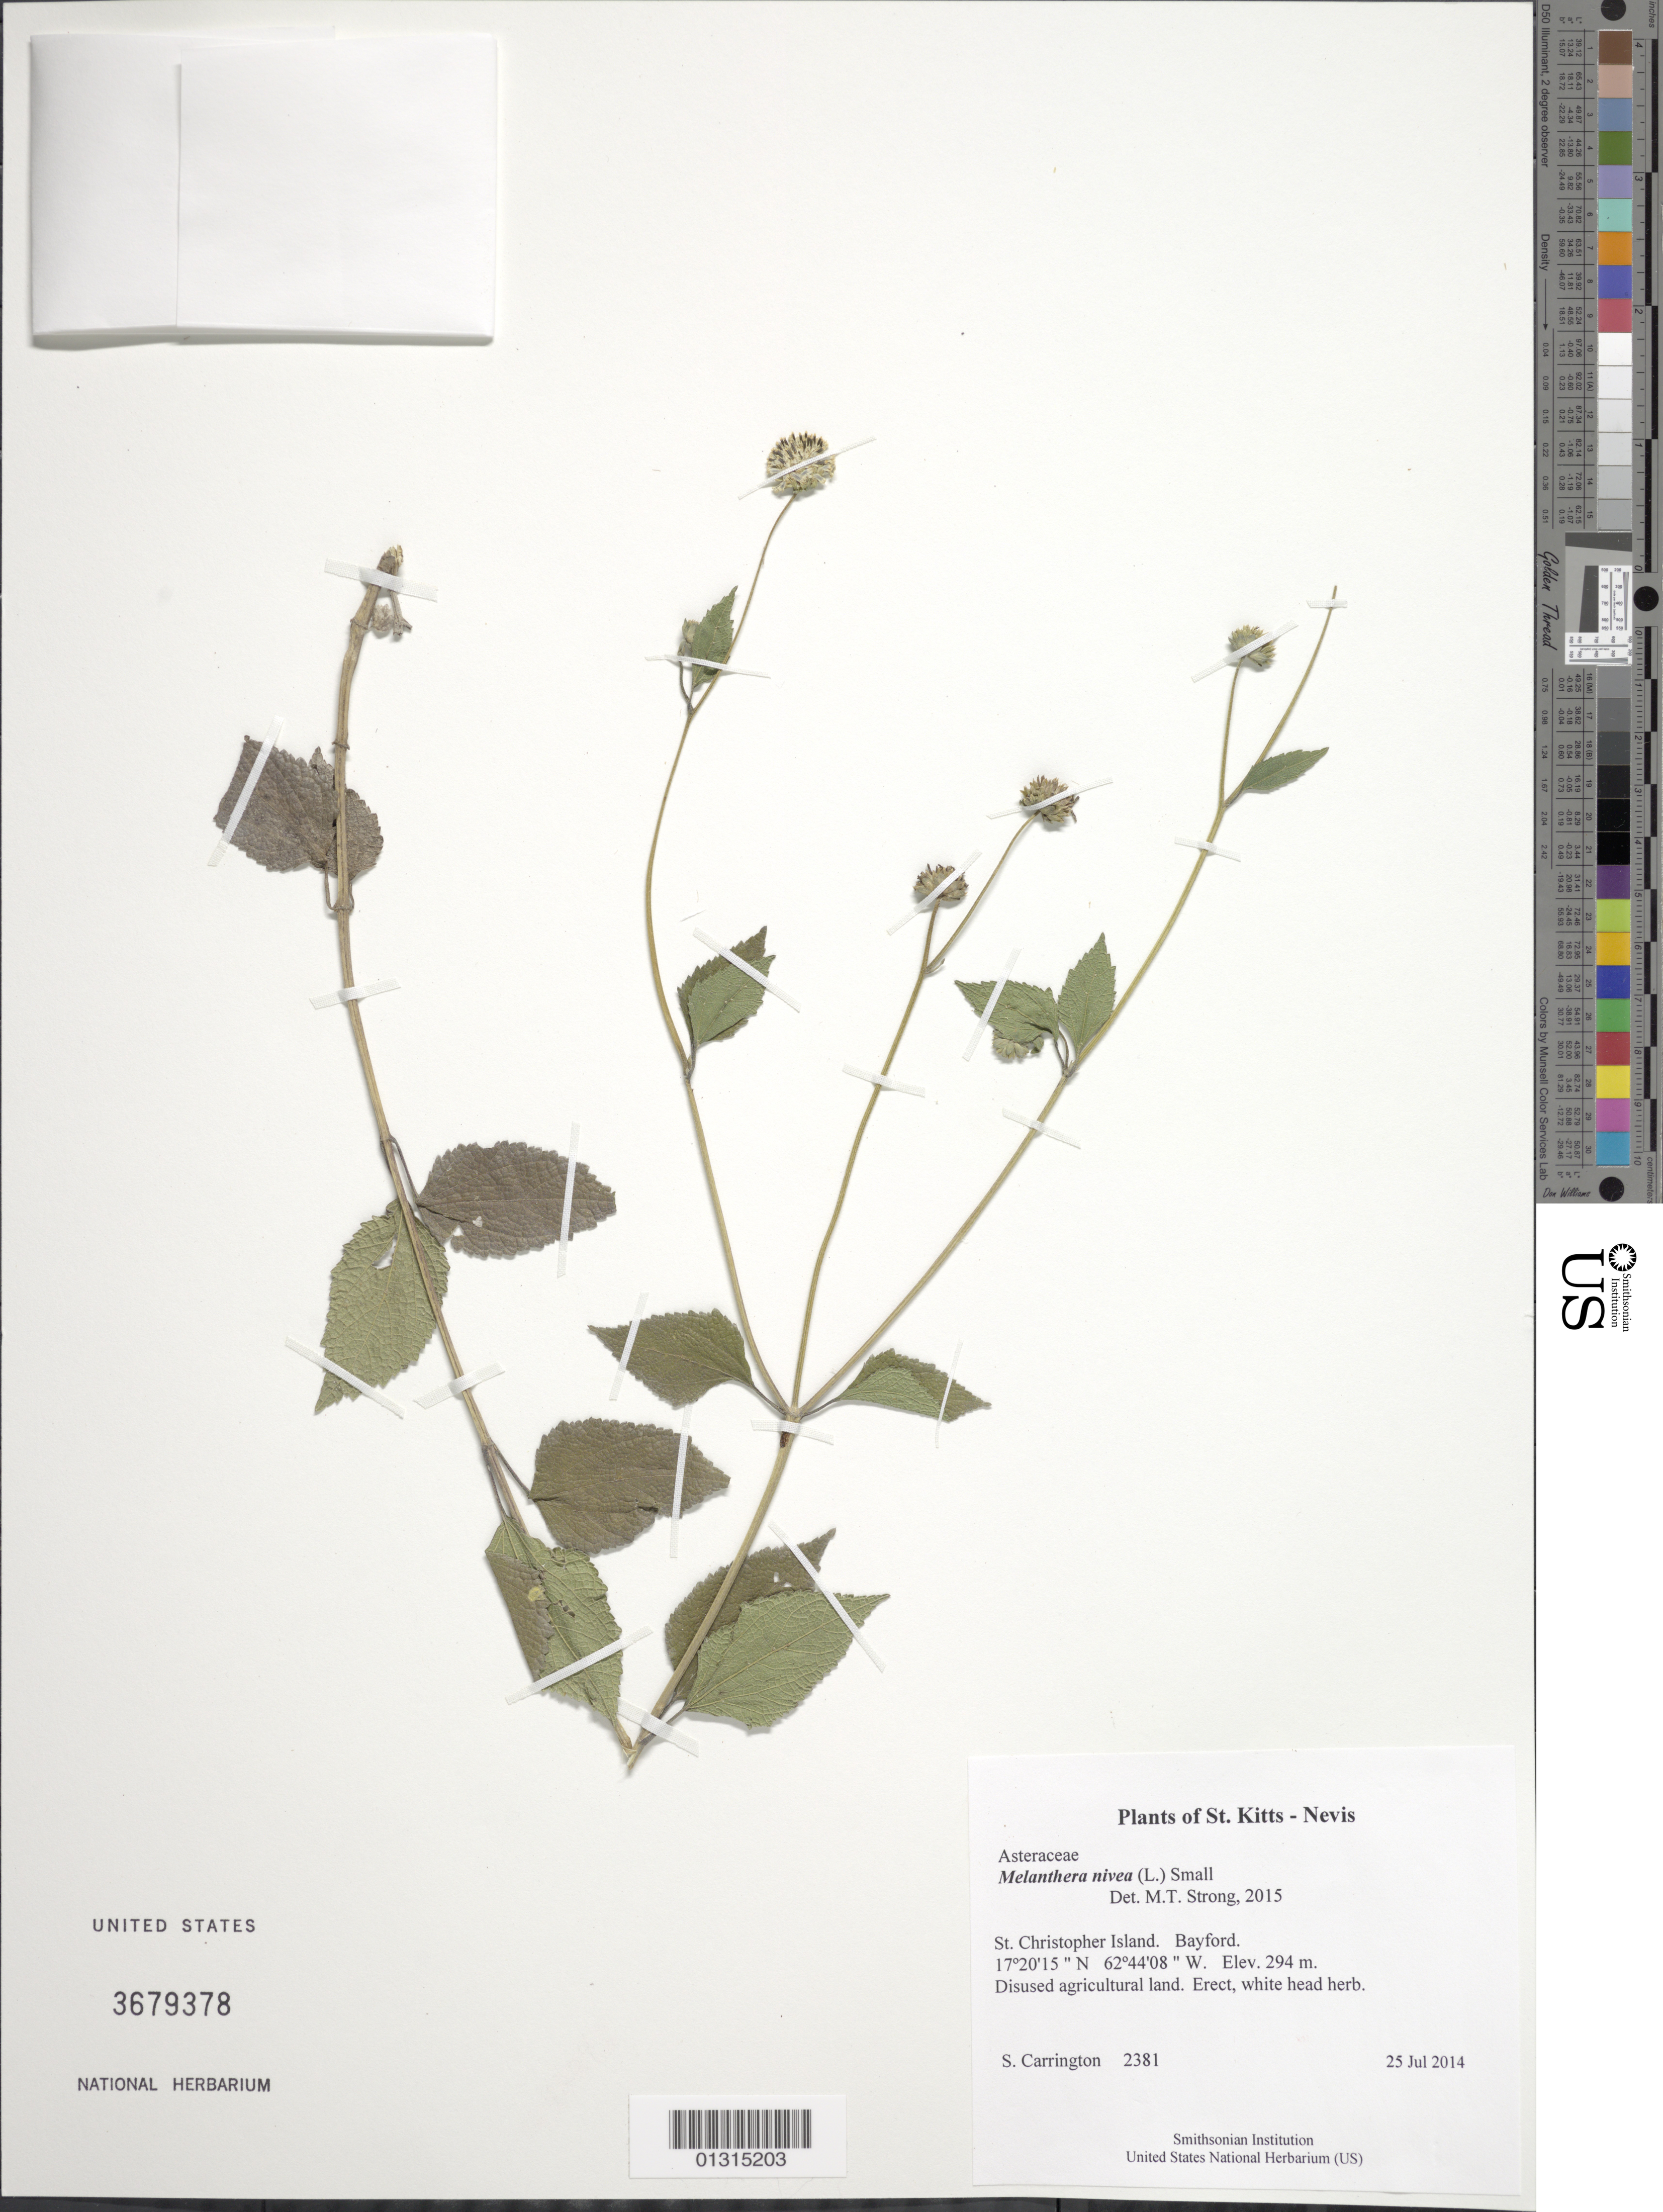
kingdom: Plantae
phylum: Tracheophyta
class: Magnoliopsida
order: Asterales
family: Asteraceae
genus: Melanthera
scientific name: Melanthera nivea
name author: (L.) Small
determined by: Strong, M. T., (US), Smithsonian Institution - National Museum of Natural History (UNITED STATES)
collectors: C. M. S. Carrington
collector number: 2381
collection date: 2014-07-25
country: St. Christopher-Nevis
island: St. Christopher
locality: Bayford.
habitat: Disused agricultural land.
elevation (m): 294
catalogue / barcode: US 3679378